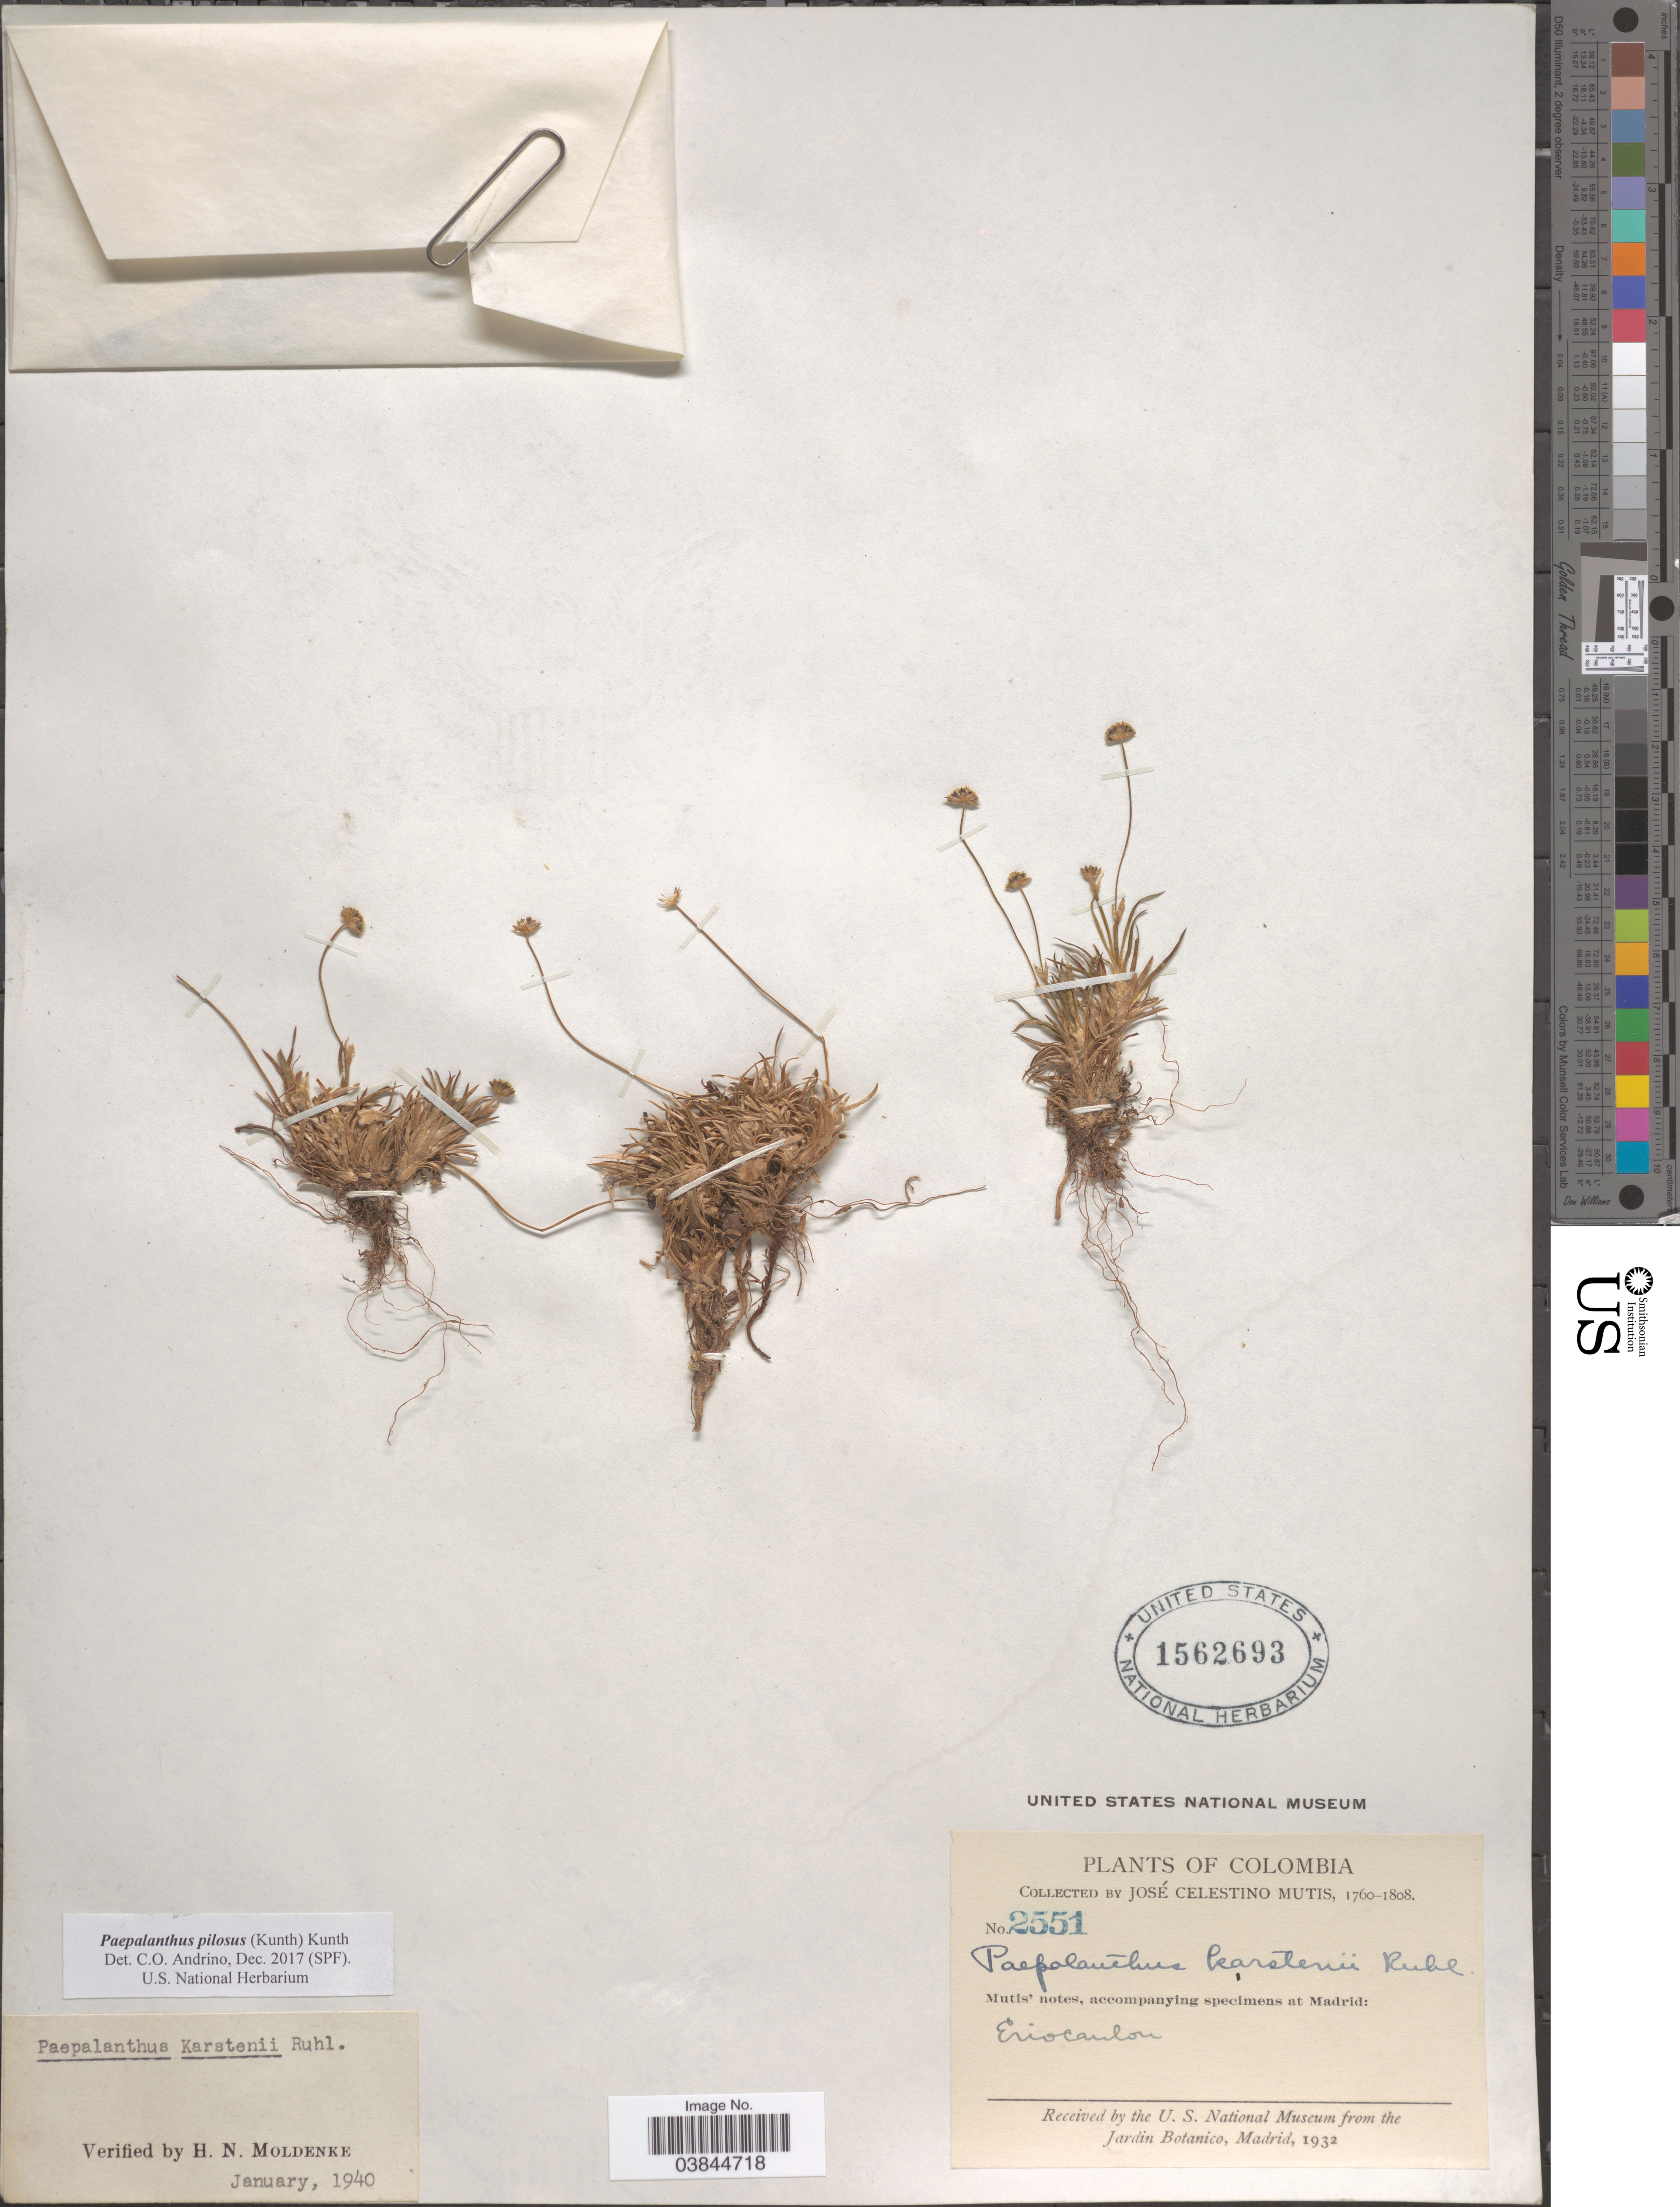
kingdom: Plantae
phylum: Tracheophyta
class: Liliopsida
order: Poales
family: Eriocaulaceae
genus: Paepalanthus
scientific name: Paepalanthus pilosus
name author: (Kunth) Kunth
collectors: J. C. B. Mutis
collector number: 2551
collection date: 1760/1808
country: Colombia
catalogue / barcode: US 1562693